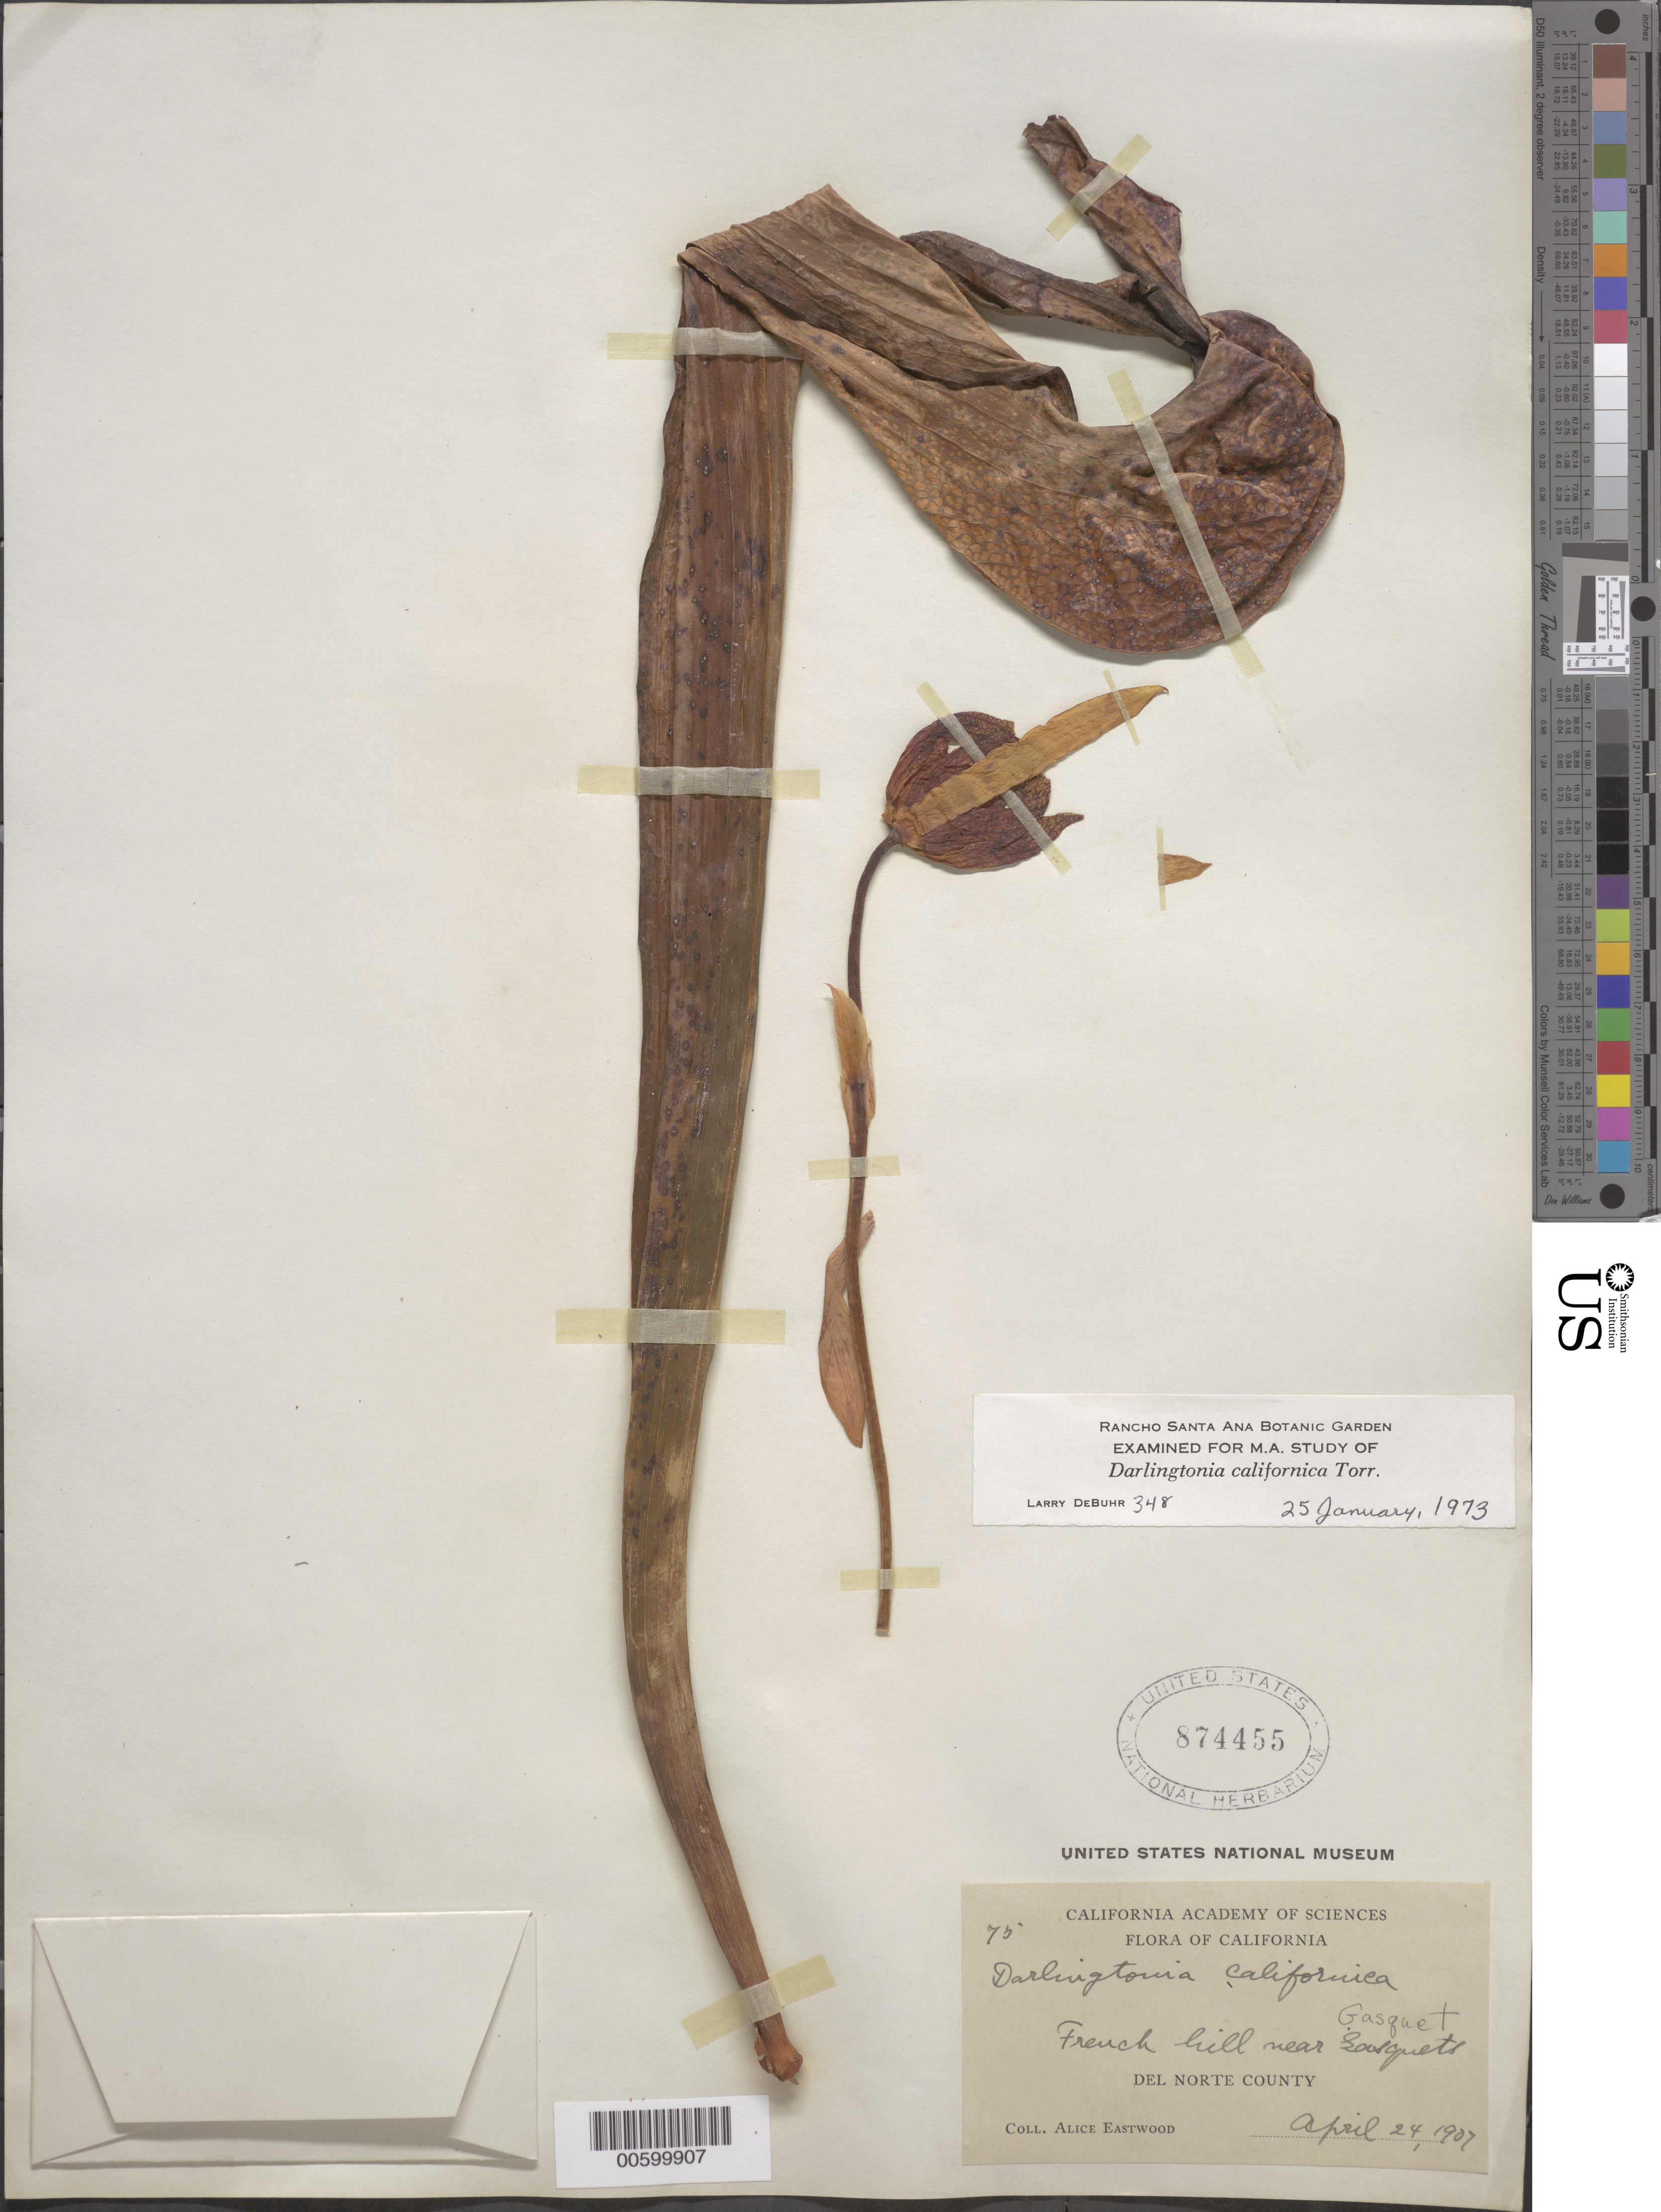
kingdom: Plantae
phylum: Tracheophyta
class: Magnoliopsida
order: Ericales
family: Sarraceniaceae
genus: Darlingtonia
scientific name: Darlingtonia californica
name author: Torr.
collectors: A. Eastwood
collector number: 75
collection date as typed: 24 Apr 1907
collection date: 1907-04-24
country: United States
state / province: California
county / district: Del Norte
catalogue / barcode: US 874455